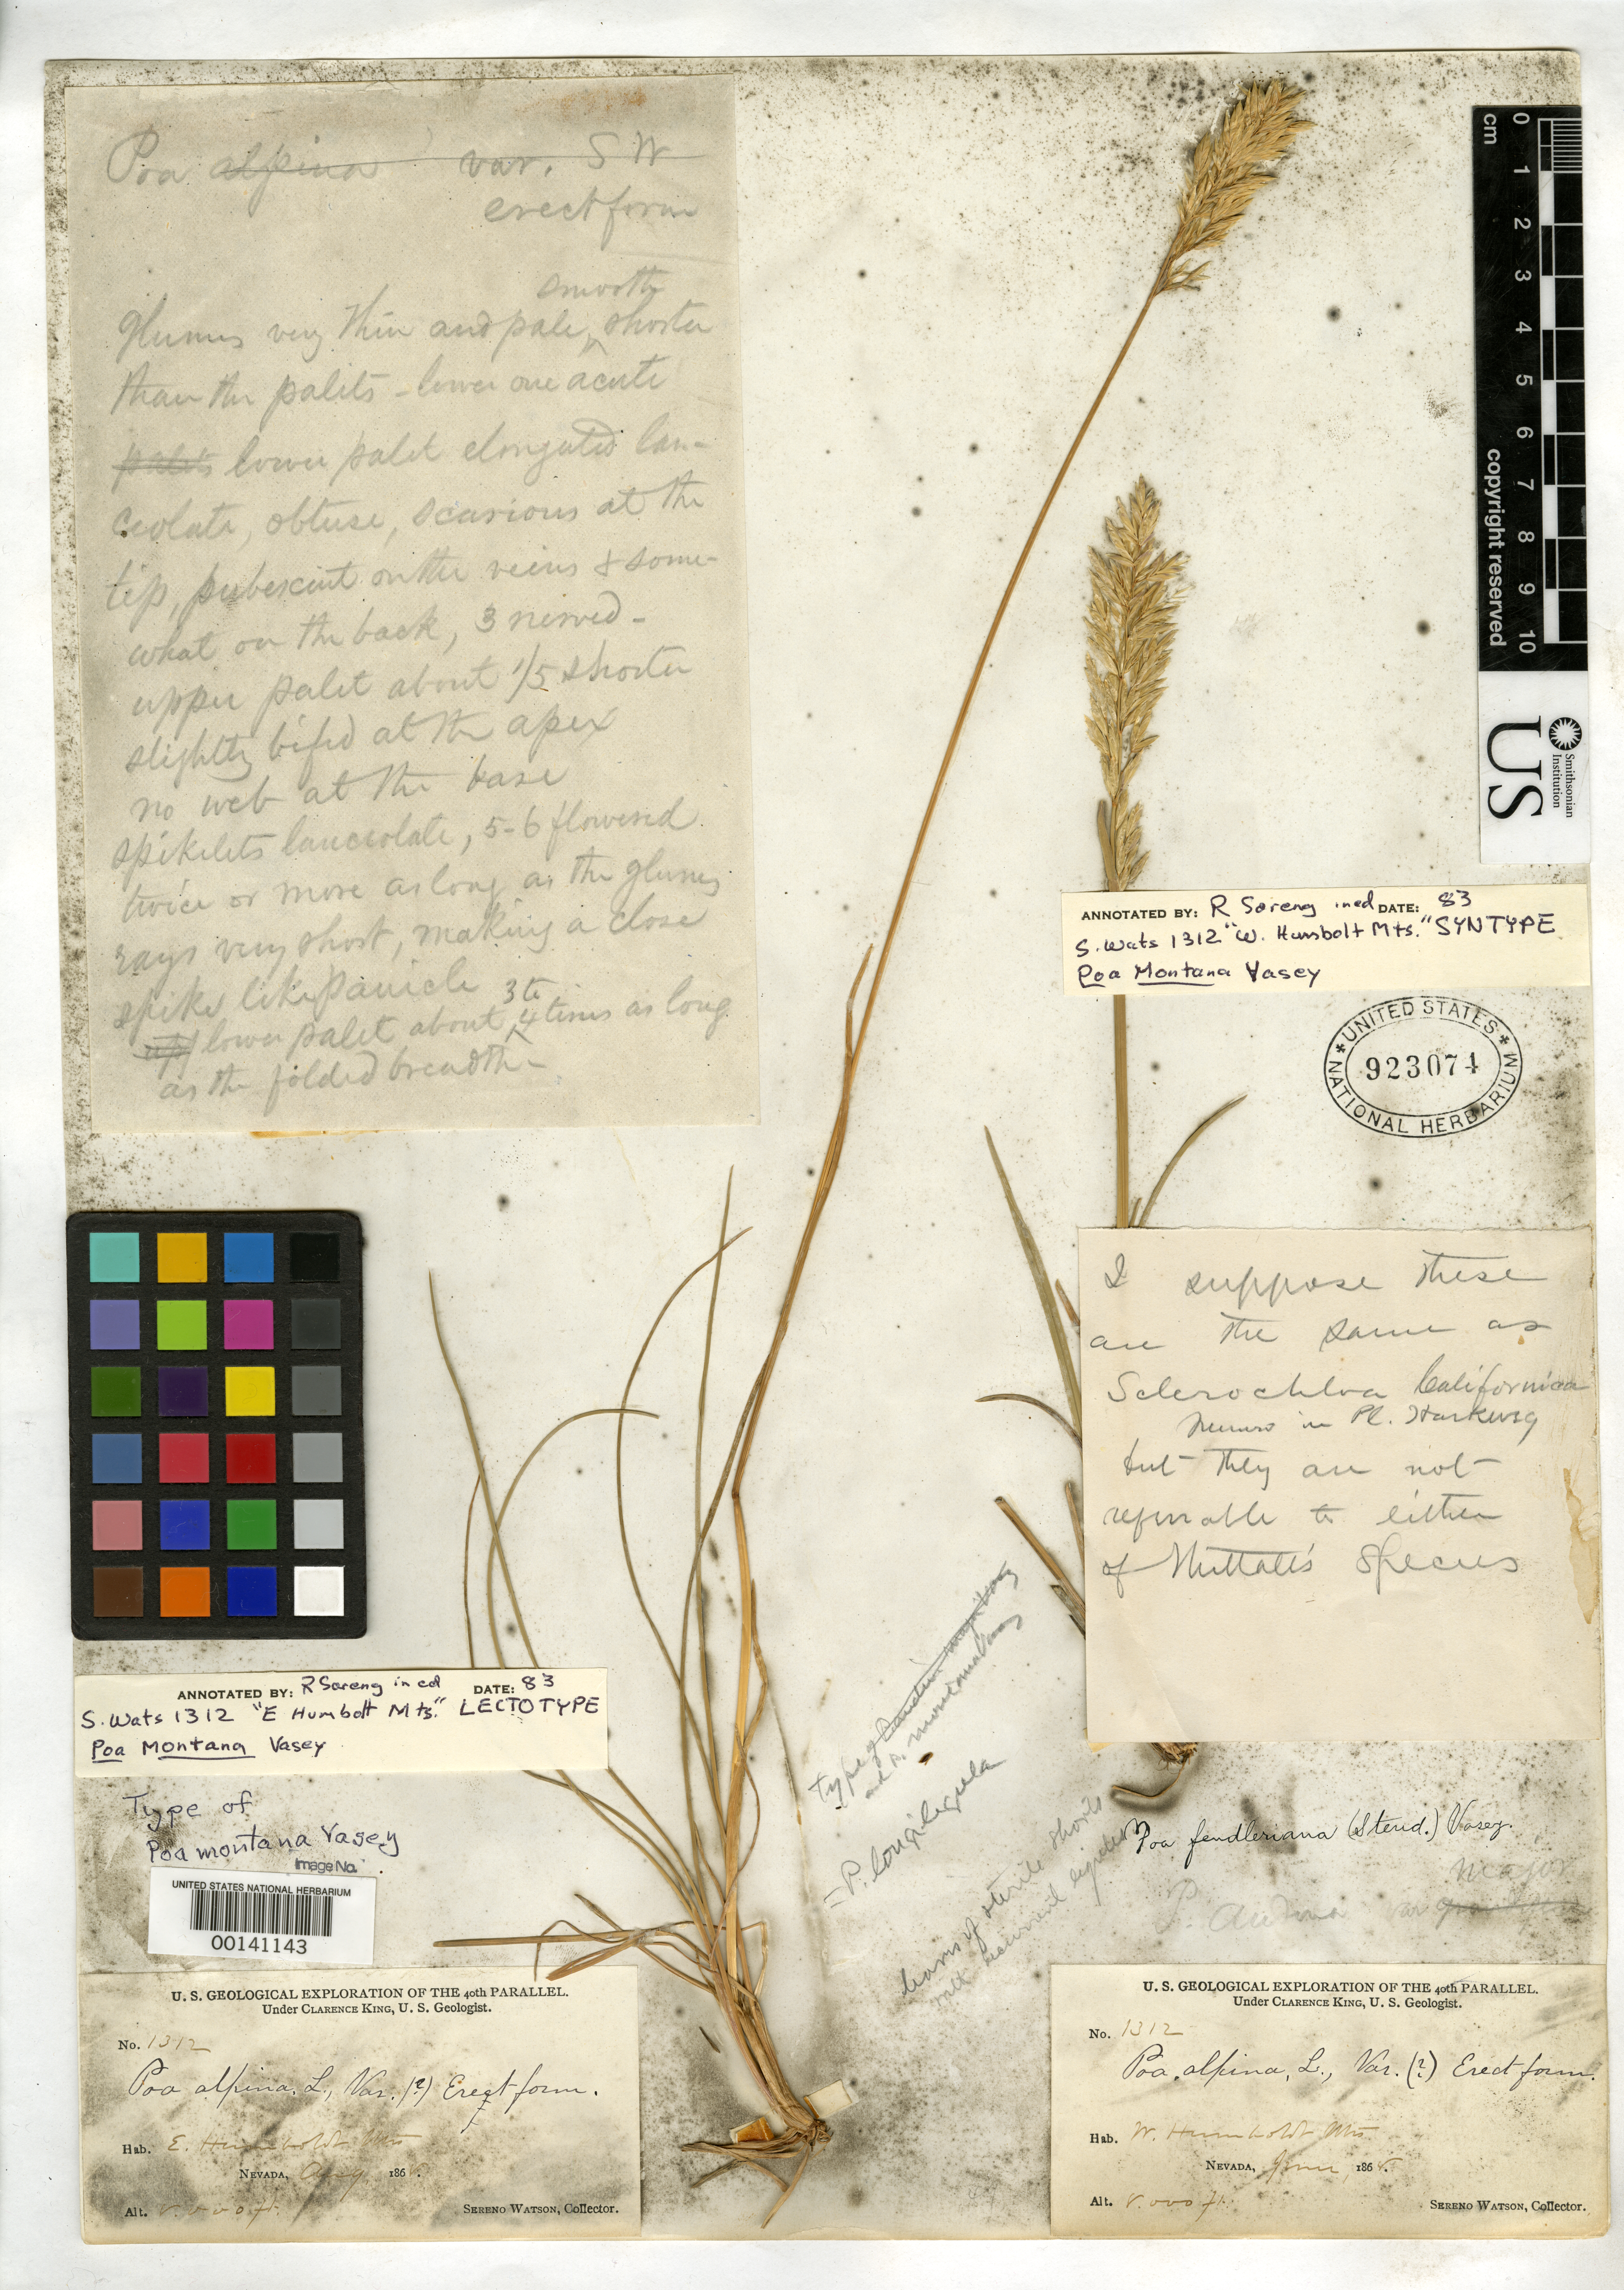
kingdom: Plantae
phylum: Tracheophyta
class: Liliopsida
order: Poales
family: Poaceae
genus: Poa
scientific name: Poa montana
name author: Vasey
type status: Syntype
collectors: S. Watson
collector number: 1312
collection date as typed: Aug 1868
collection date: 1868-08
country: United States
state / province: Nevada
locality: East Humboldt Mountains.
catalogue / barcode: US 923074